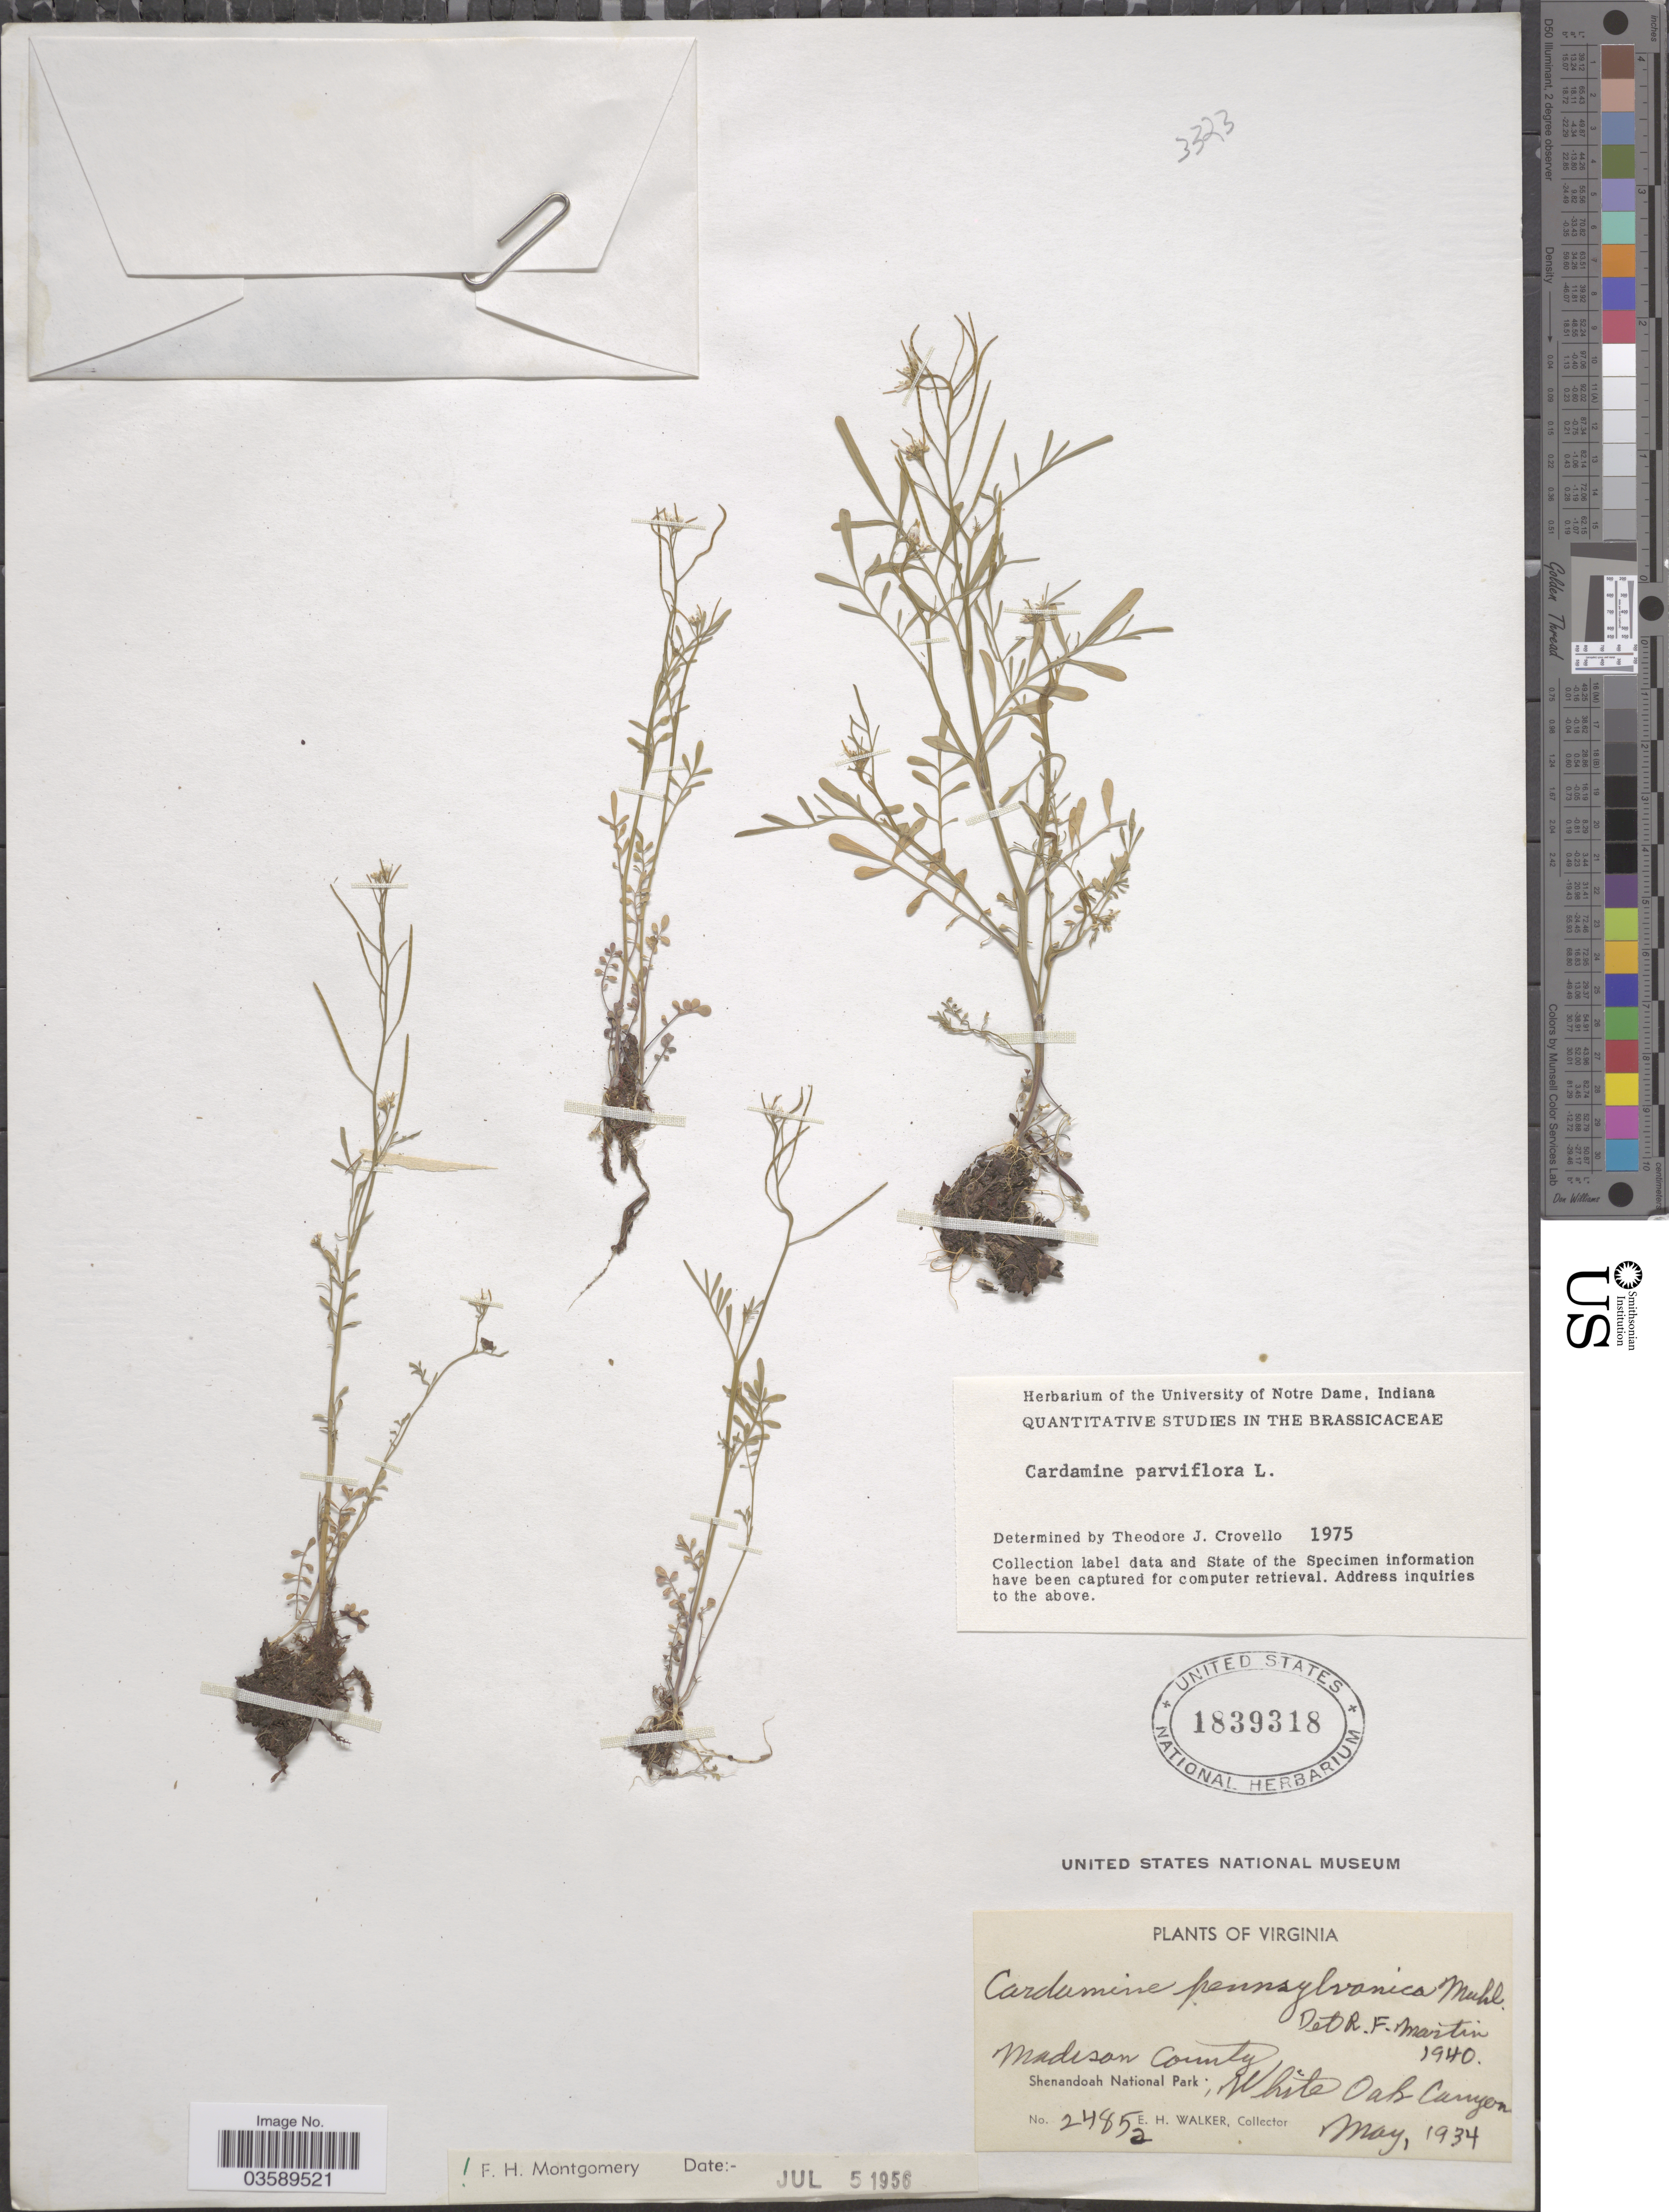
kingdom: Plantae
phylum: Tracheophyta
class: Magnoliopsida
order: Brassicales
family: Brassicaceae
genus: Cardamine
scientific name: Cardamine parviflora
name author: L.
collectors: E. H. Walker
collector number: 2485a*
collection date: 1934-05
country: United States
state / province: Virginia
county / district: Madison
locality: Shenandoah National Park, White Oak Canyon.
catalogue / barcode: US 1839318